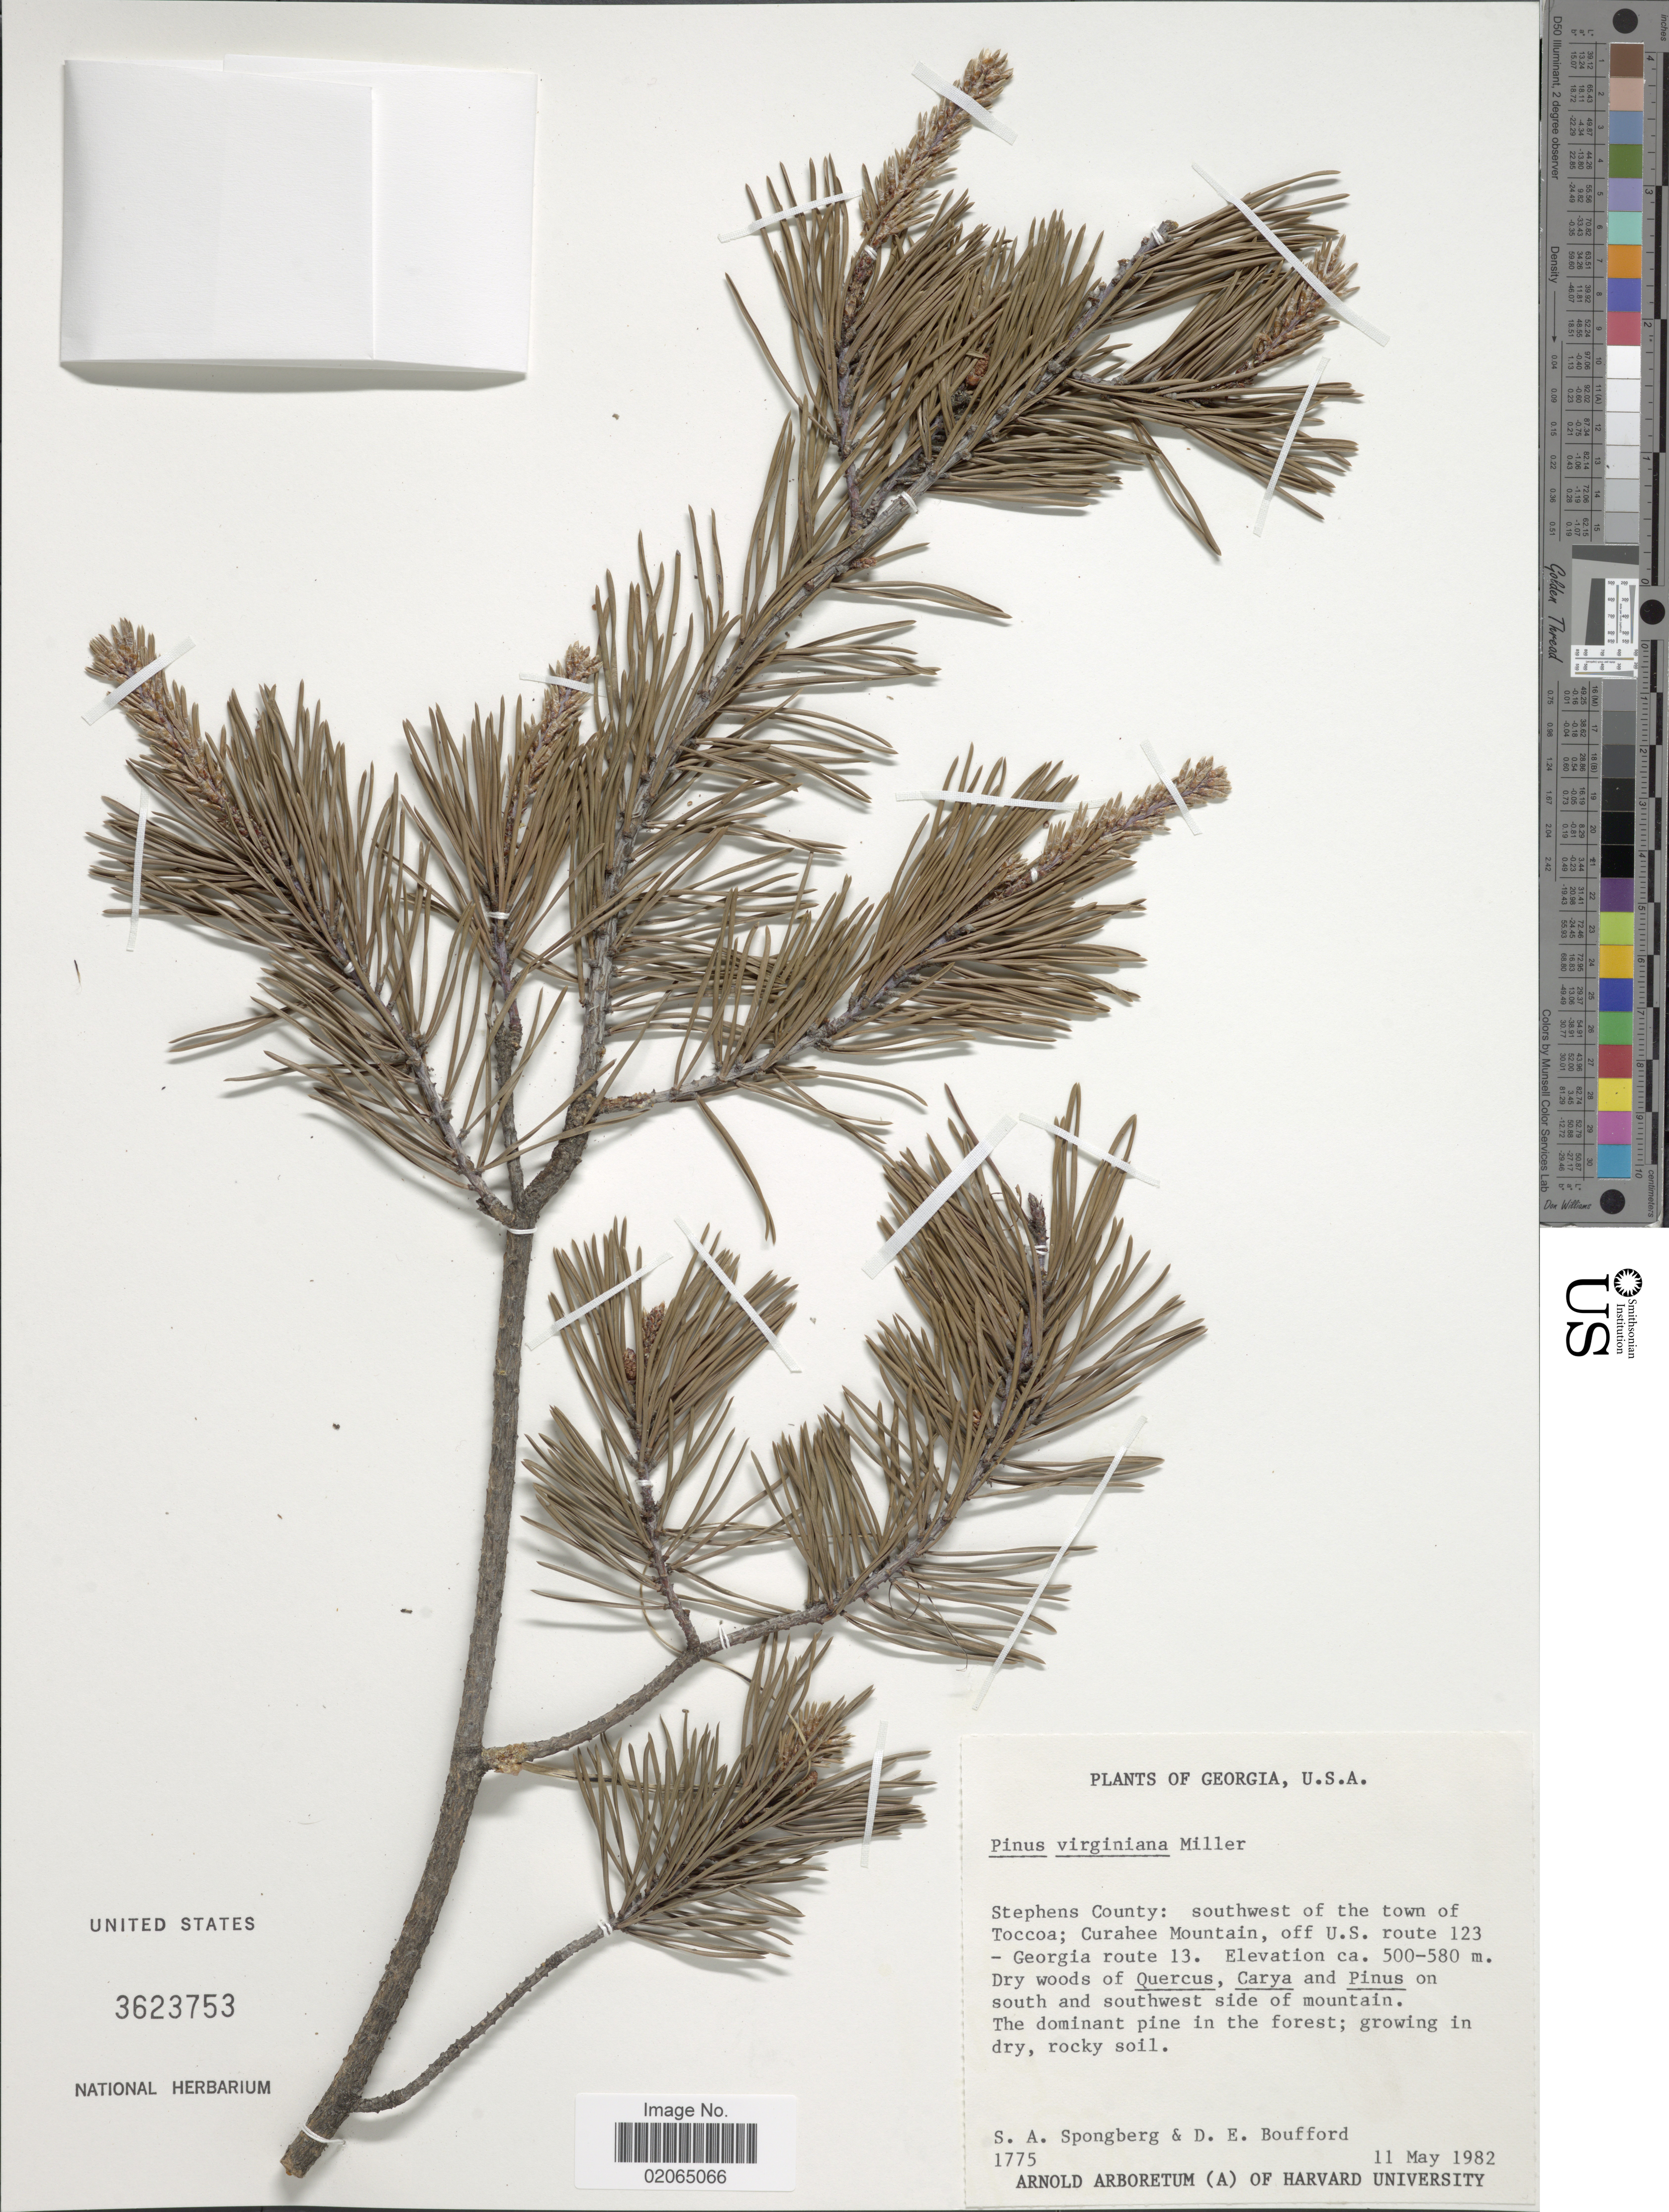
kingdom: Plantae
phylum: Tracheophyta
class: Pinopsida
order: Pinales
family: Pinaceae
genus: Pinus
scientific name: Pinus virginiana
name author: Mill.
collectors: S. A.Spongberg & D. E. Boufford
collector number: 1775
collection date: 1982-05-11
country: United States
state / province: Georgia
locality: Stephens County: southwest of the town of Toccoa; Curahee Mountain, off U. S. route 123 - Georgia route 13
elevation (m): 500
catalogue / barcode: US 3623753